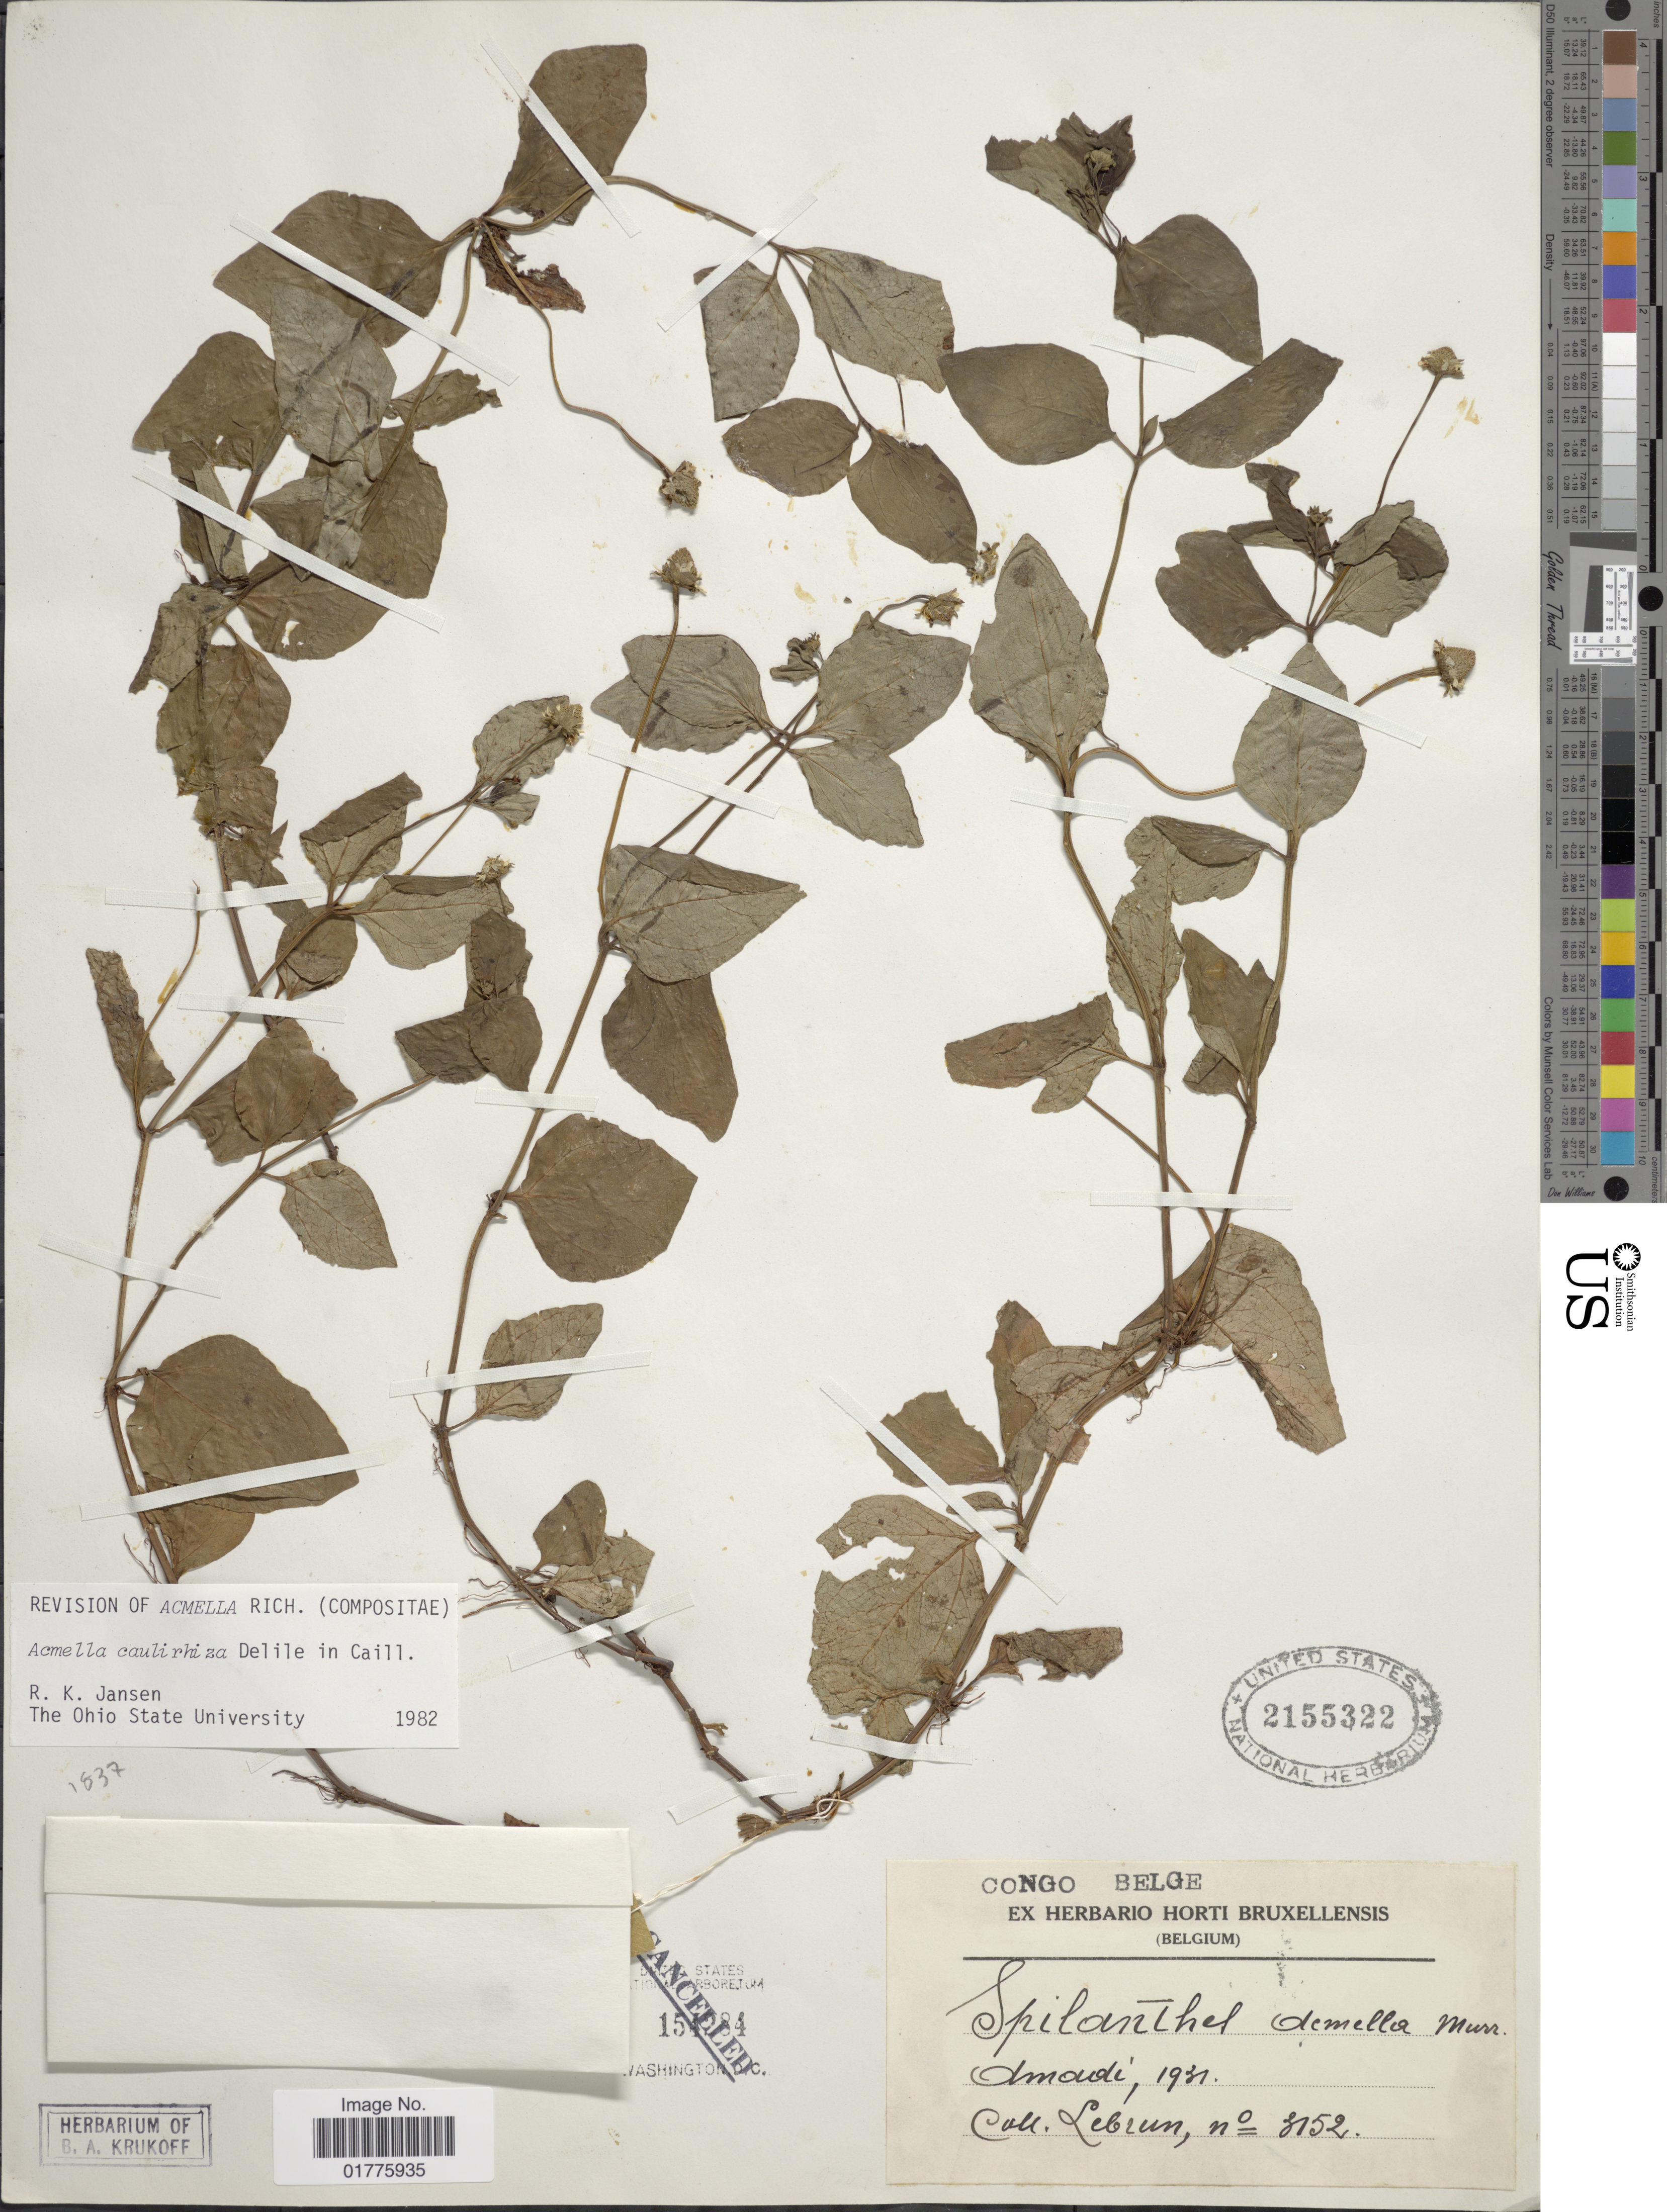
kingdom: Plantae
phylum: Tracheophyta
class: Magnoliopsida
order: Asterales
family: Asteraceae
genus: Acmella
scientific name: Acmella caulirhiza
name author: Delile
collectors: J.A. Lebrun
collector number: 3152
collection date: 1931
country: Congo, Democratic Republic of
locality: Amadi Congo Belge.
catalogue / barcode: US 2155322